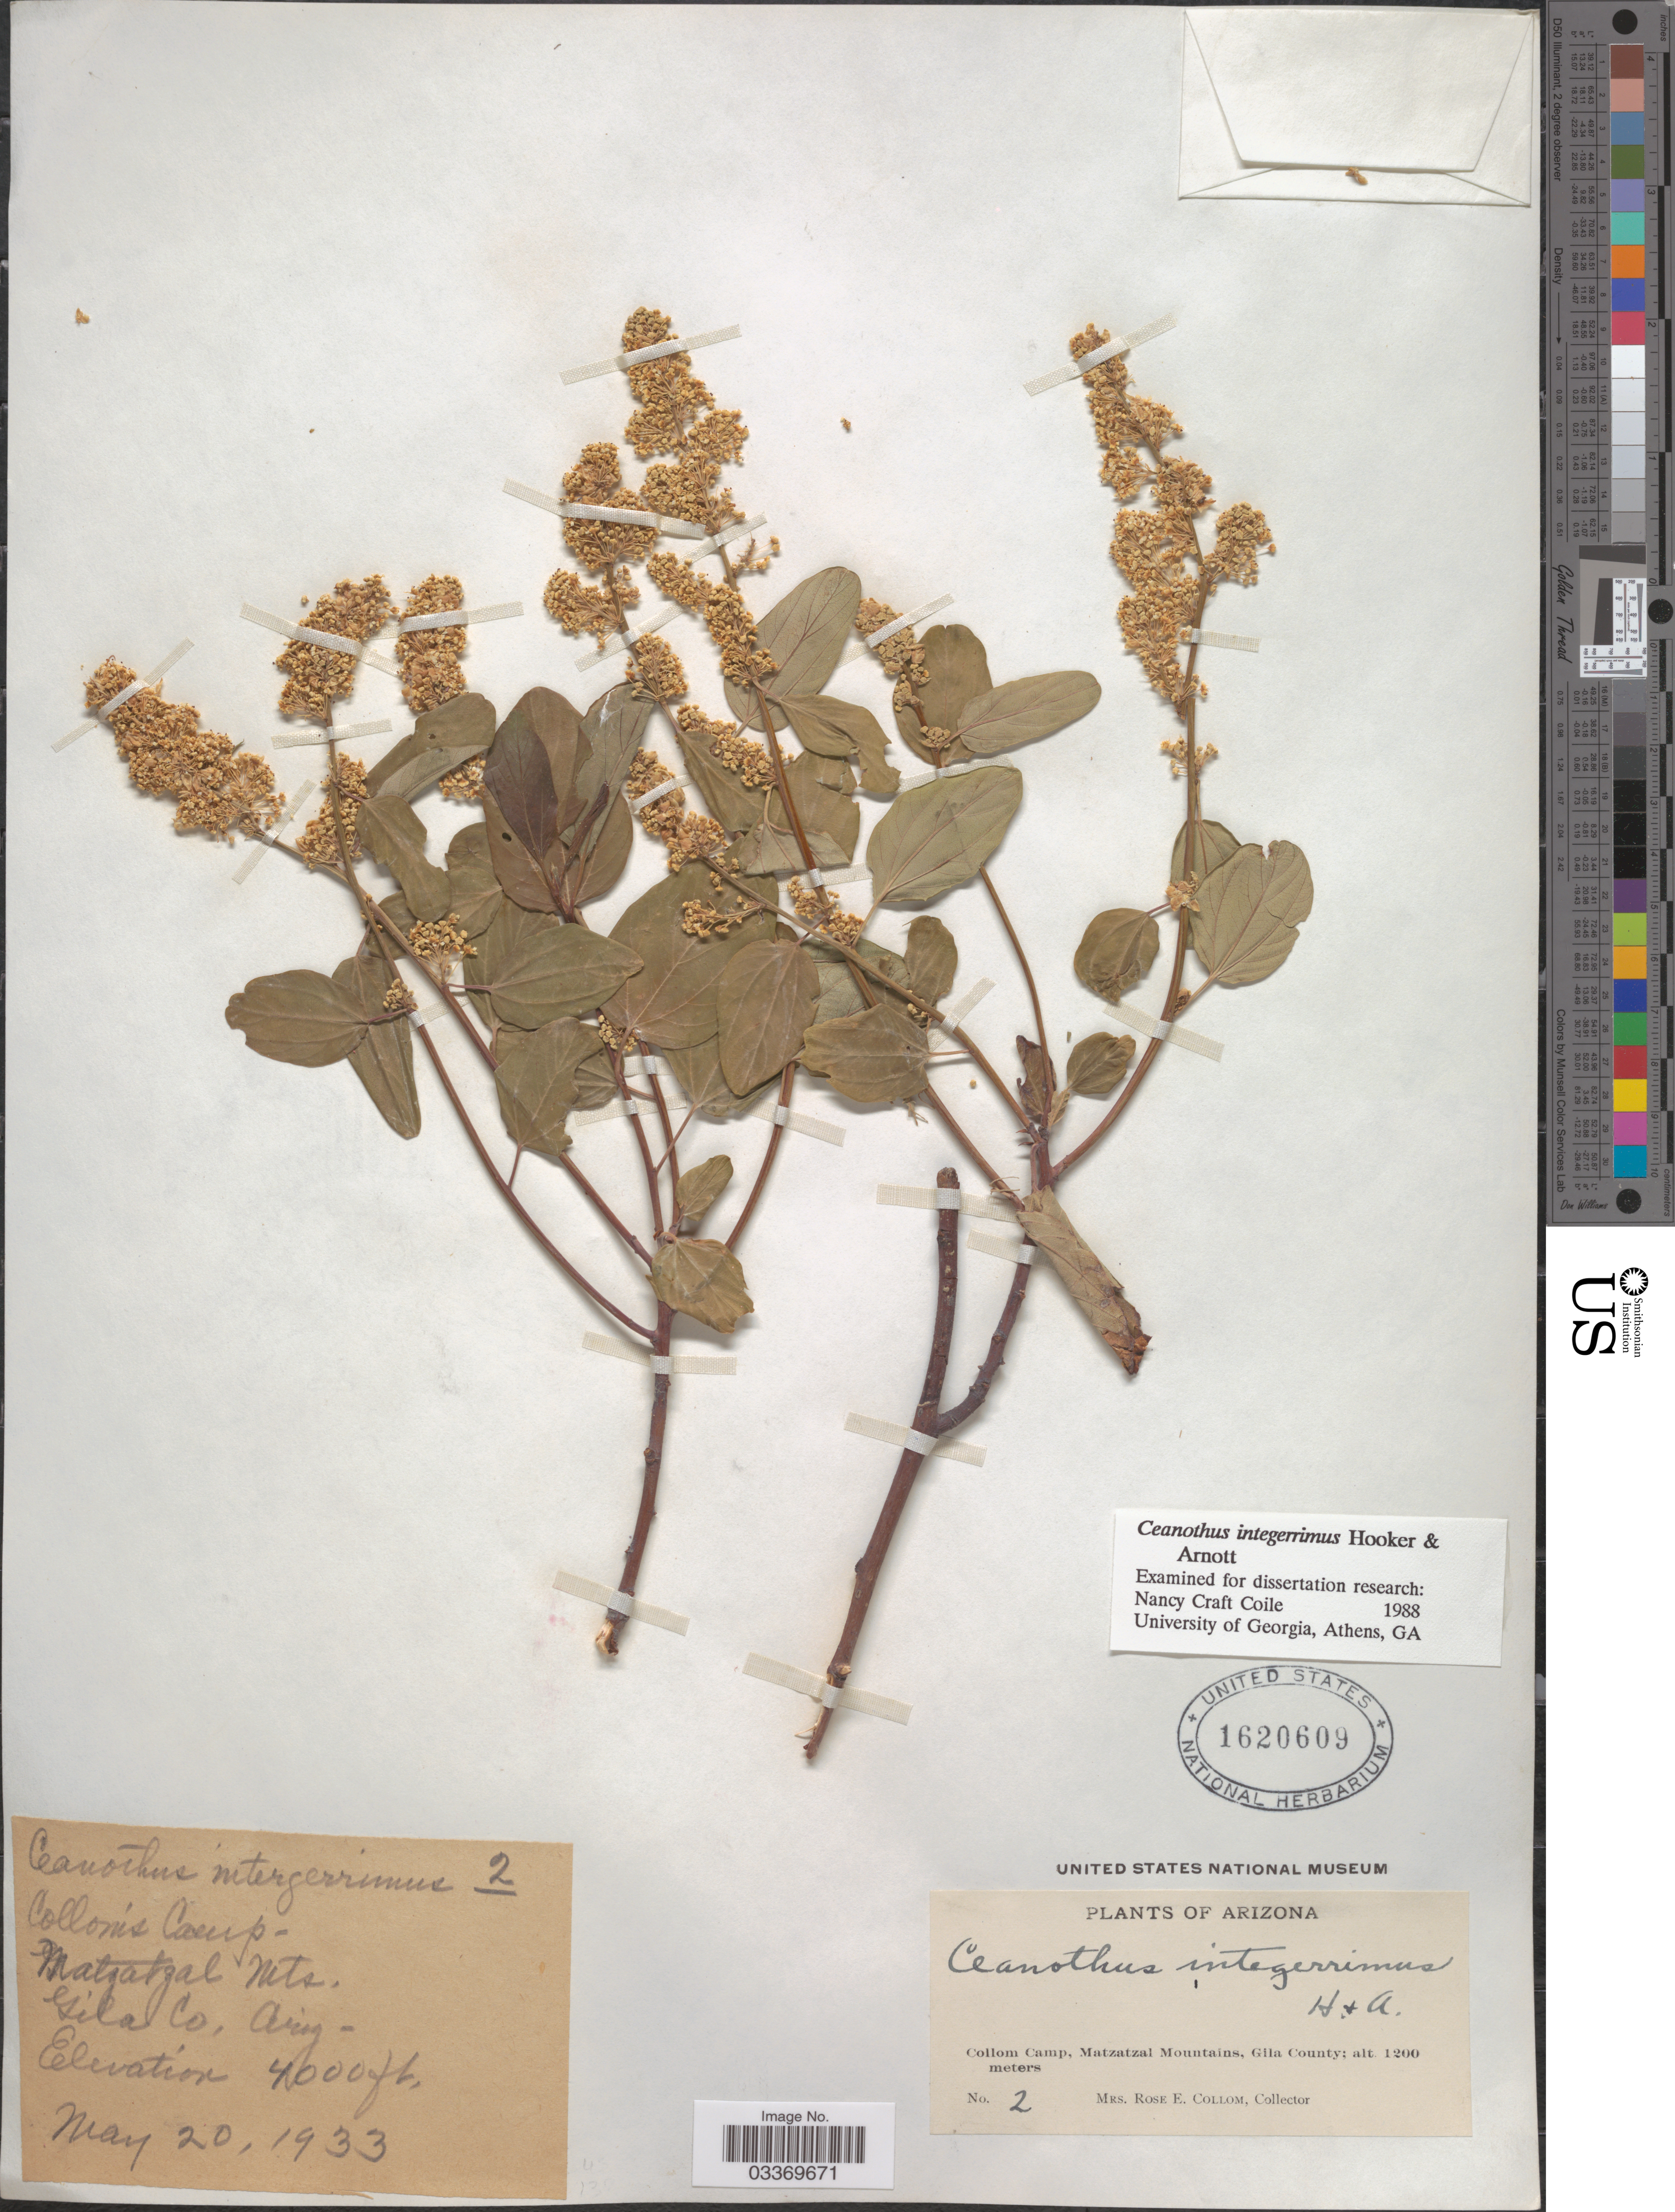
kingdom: Plantae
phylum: Tracheophyta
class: Magnoliopsida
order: Rosales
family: Rhamnaceae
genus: Ceanothus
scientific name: Ceanothus integerrimus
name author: Hook. & Arn.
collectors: R. E. Collom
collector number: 2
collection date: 1933-05-20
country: United States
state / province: Arizona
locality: Collom's Camp, Matzatzal Mountains, Gila County.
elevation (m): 1219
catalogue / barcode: US 1620609